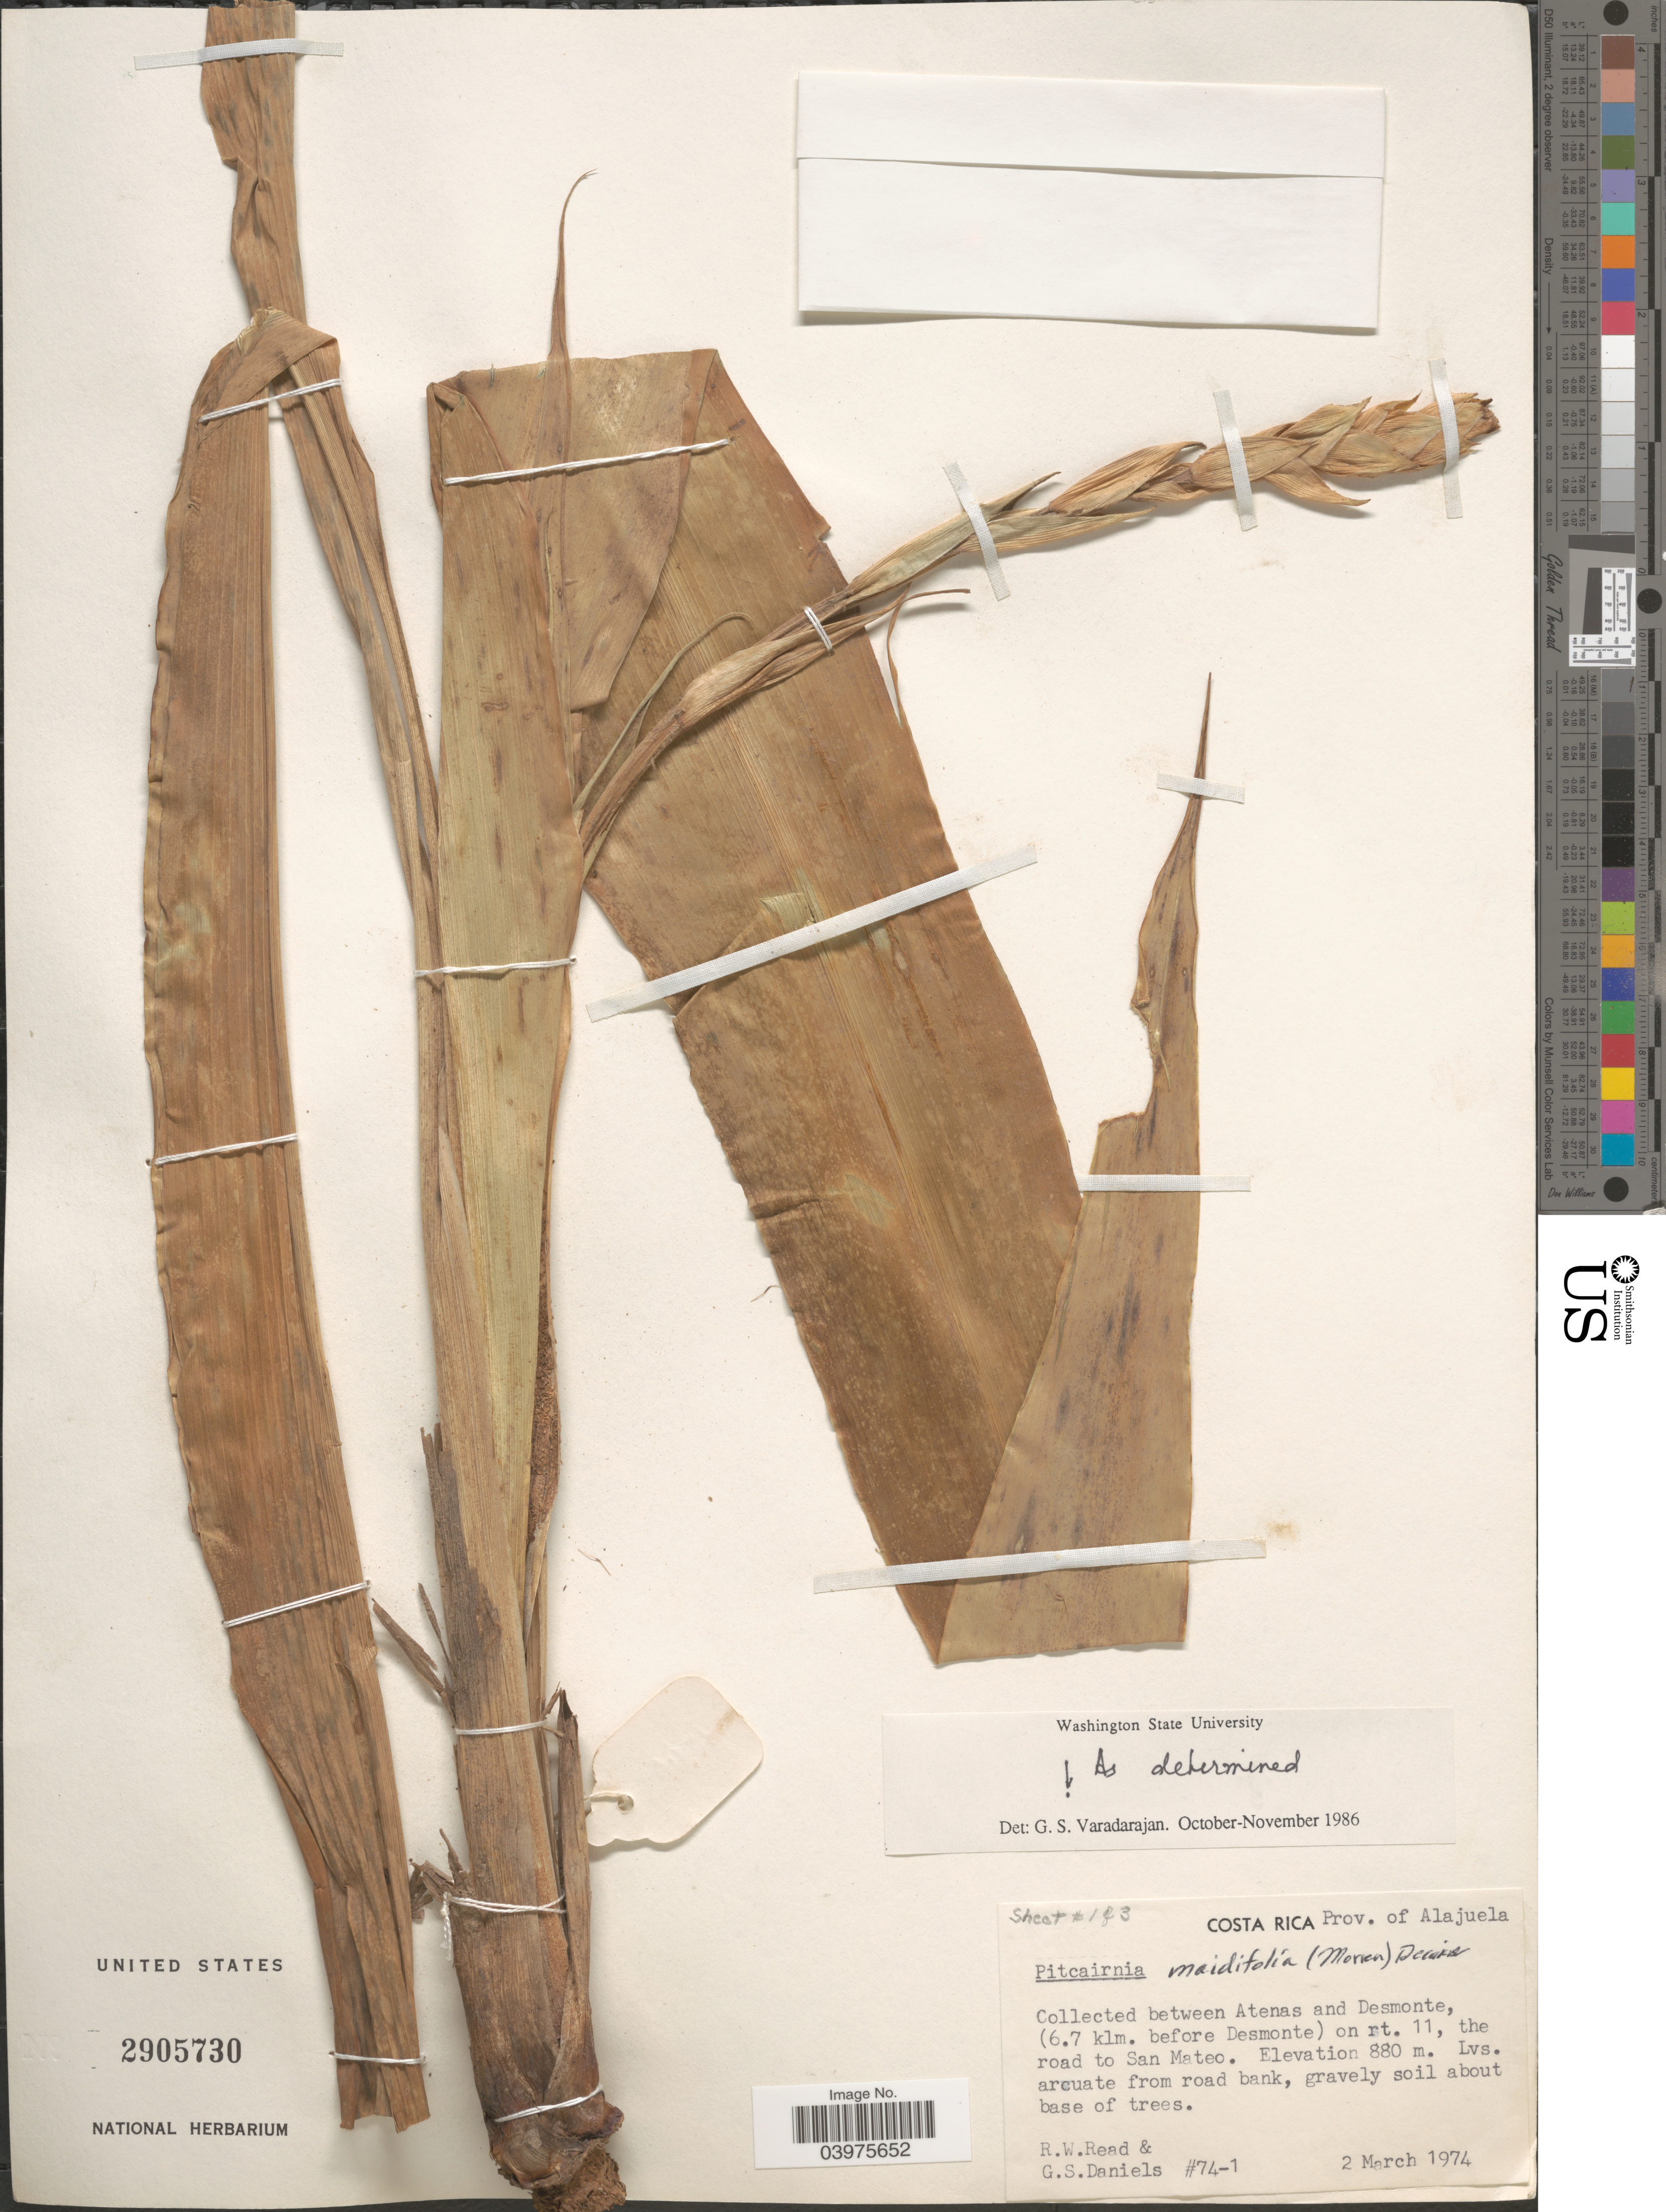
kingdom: Plantae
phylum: Tracheophyta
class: Liliopsida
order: Poales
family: Bromeliaceae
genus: Pitcairnia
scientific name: Pitcairnia maidifolia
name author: (C. Morren) Decne. ex Planch.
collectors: R. W. Read & G. S. Daniels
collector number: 74-1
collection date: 1974-03-02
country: Costa Rica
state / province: Alajuela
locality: Between Atenas and Desmonte, (6.7 klm. before Desmonte) on rt. 11, the road to San Mateo.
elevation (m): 880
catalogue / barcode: US 2905730